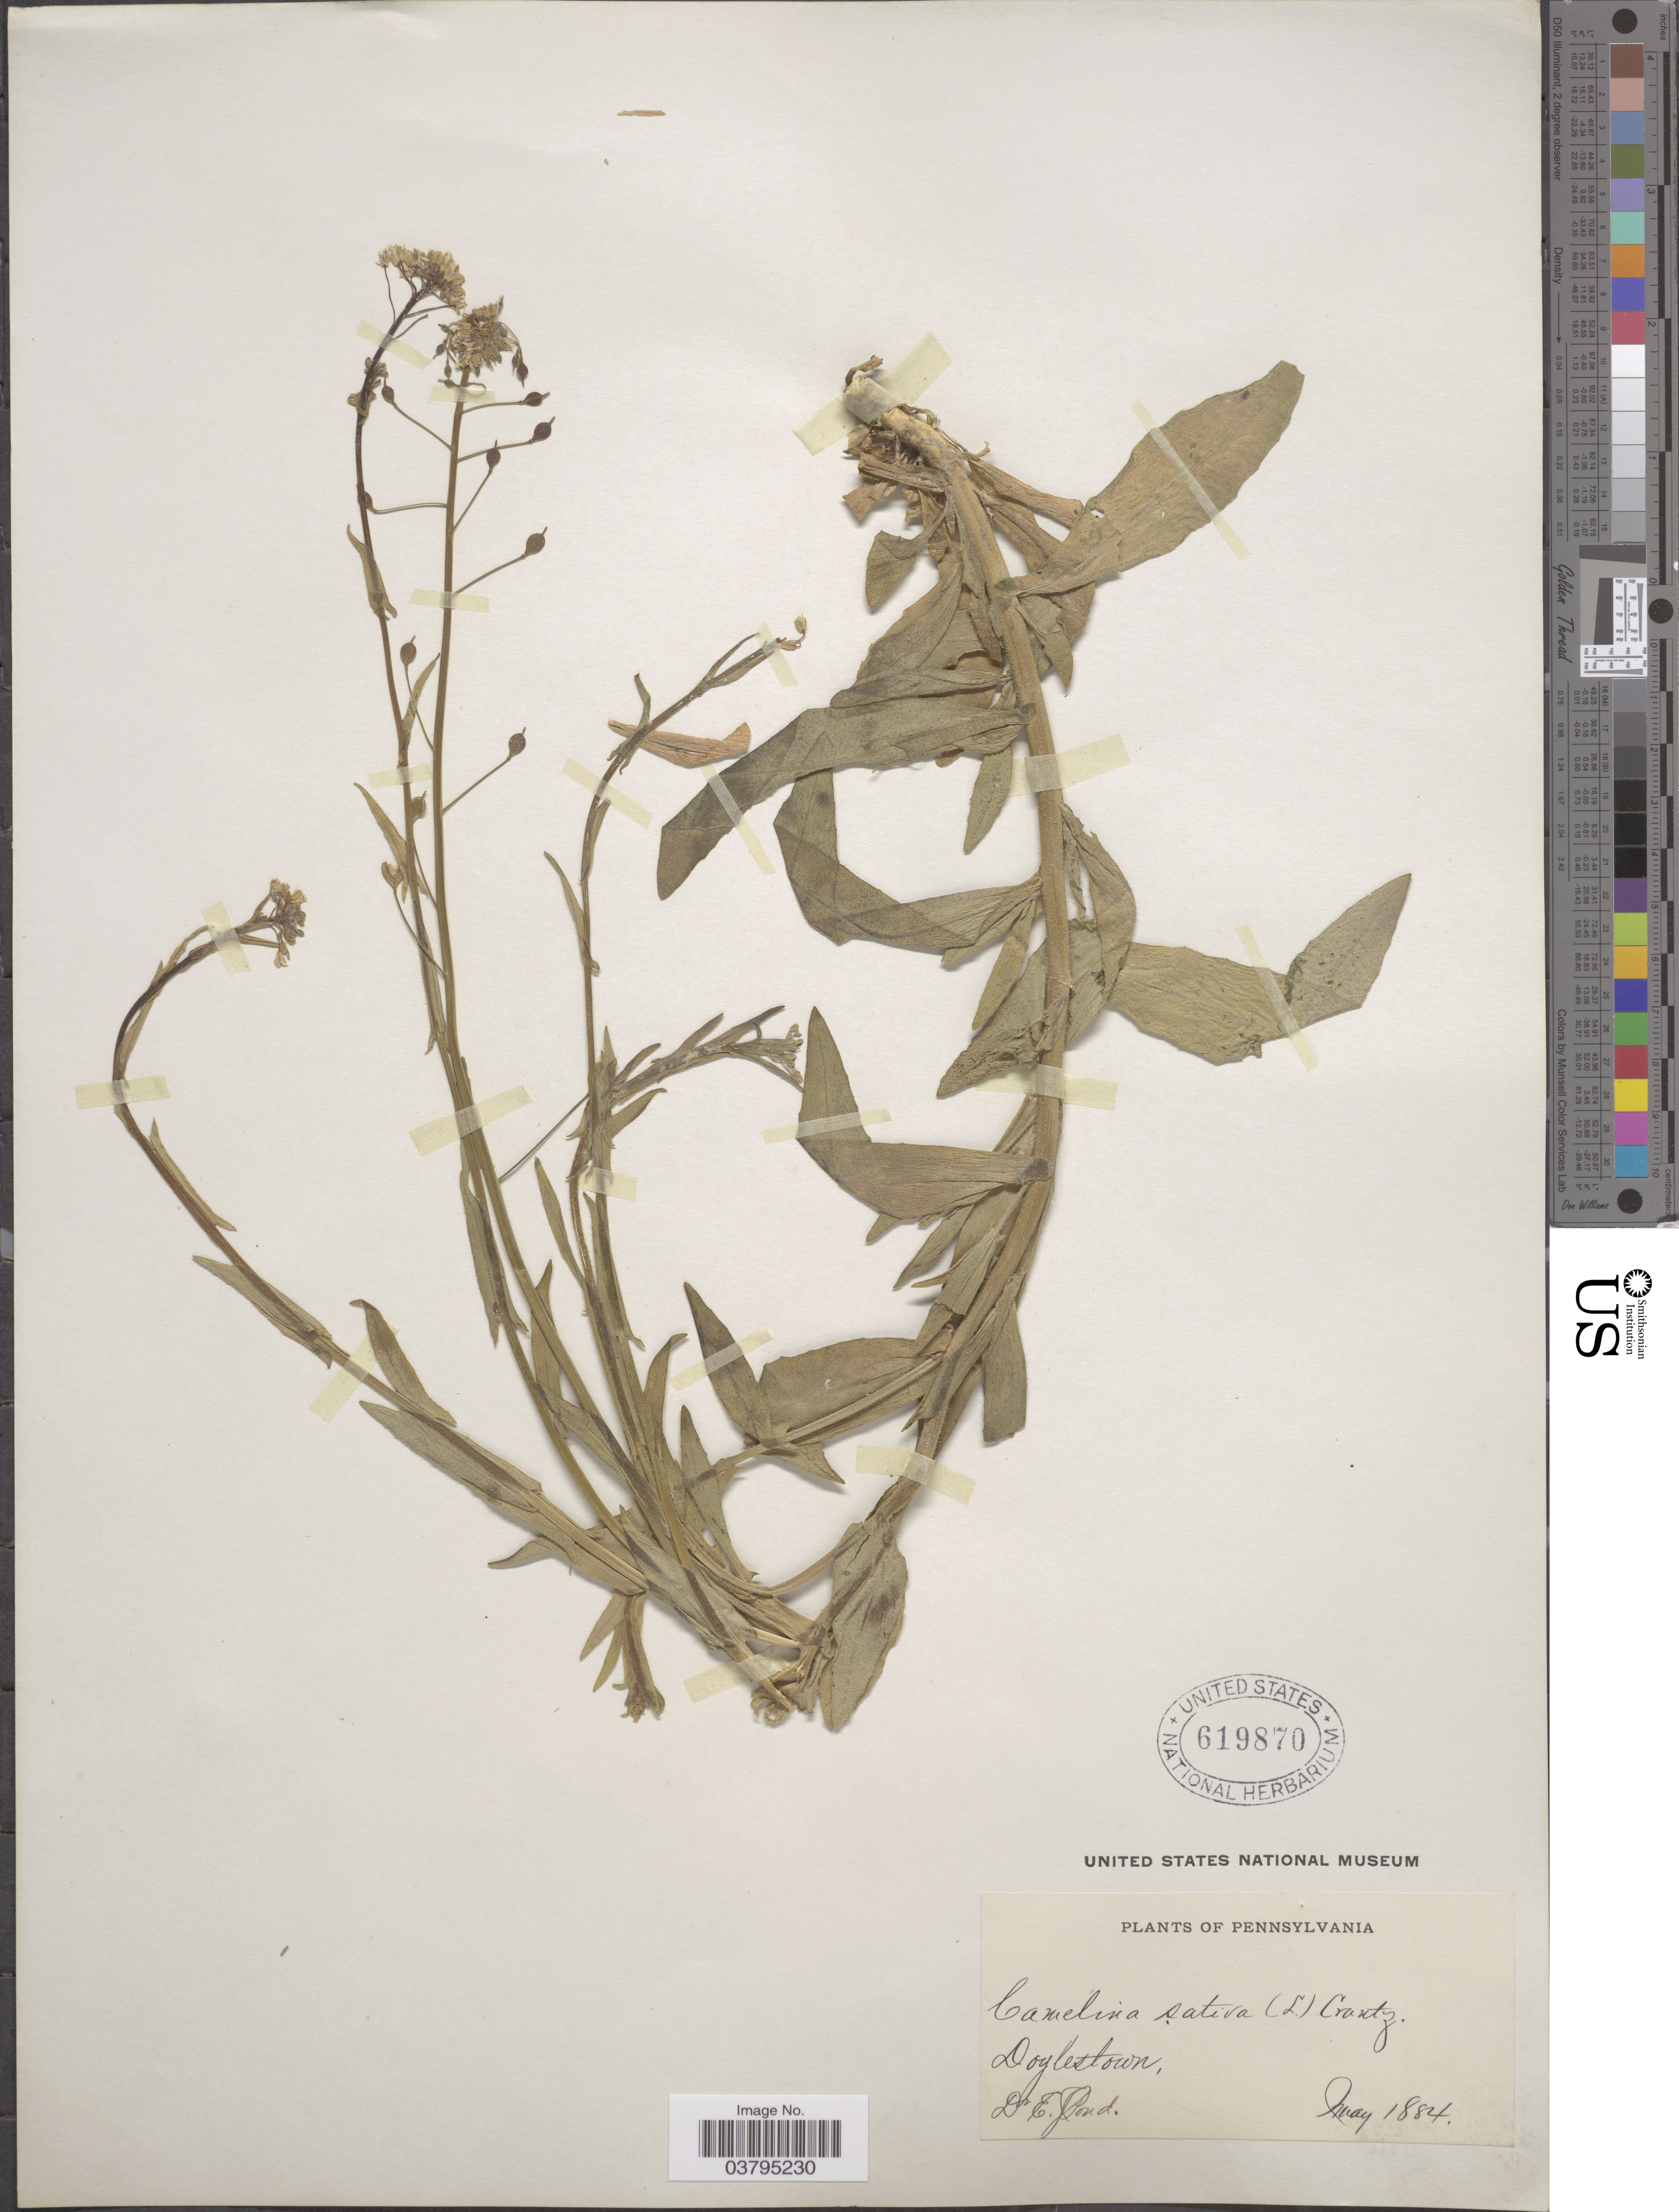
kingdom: Plantae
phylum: Tracheophyta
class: Magnoliopsida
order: Brassicales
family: Brassicaceae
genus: Camelina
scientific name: Camelina microcarpa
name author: DC.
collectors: D. Pond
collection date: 1884-05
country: United States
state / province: Pennsylvania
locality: Doylestown.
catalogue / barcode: US 619870